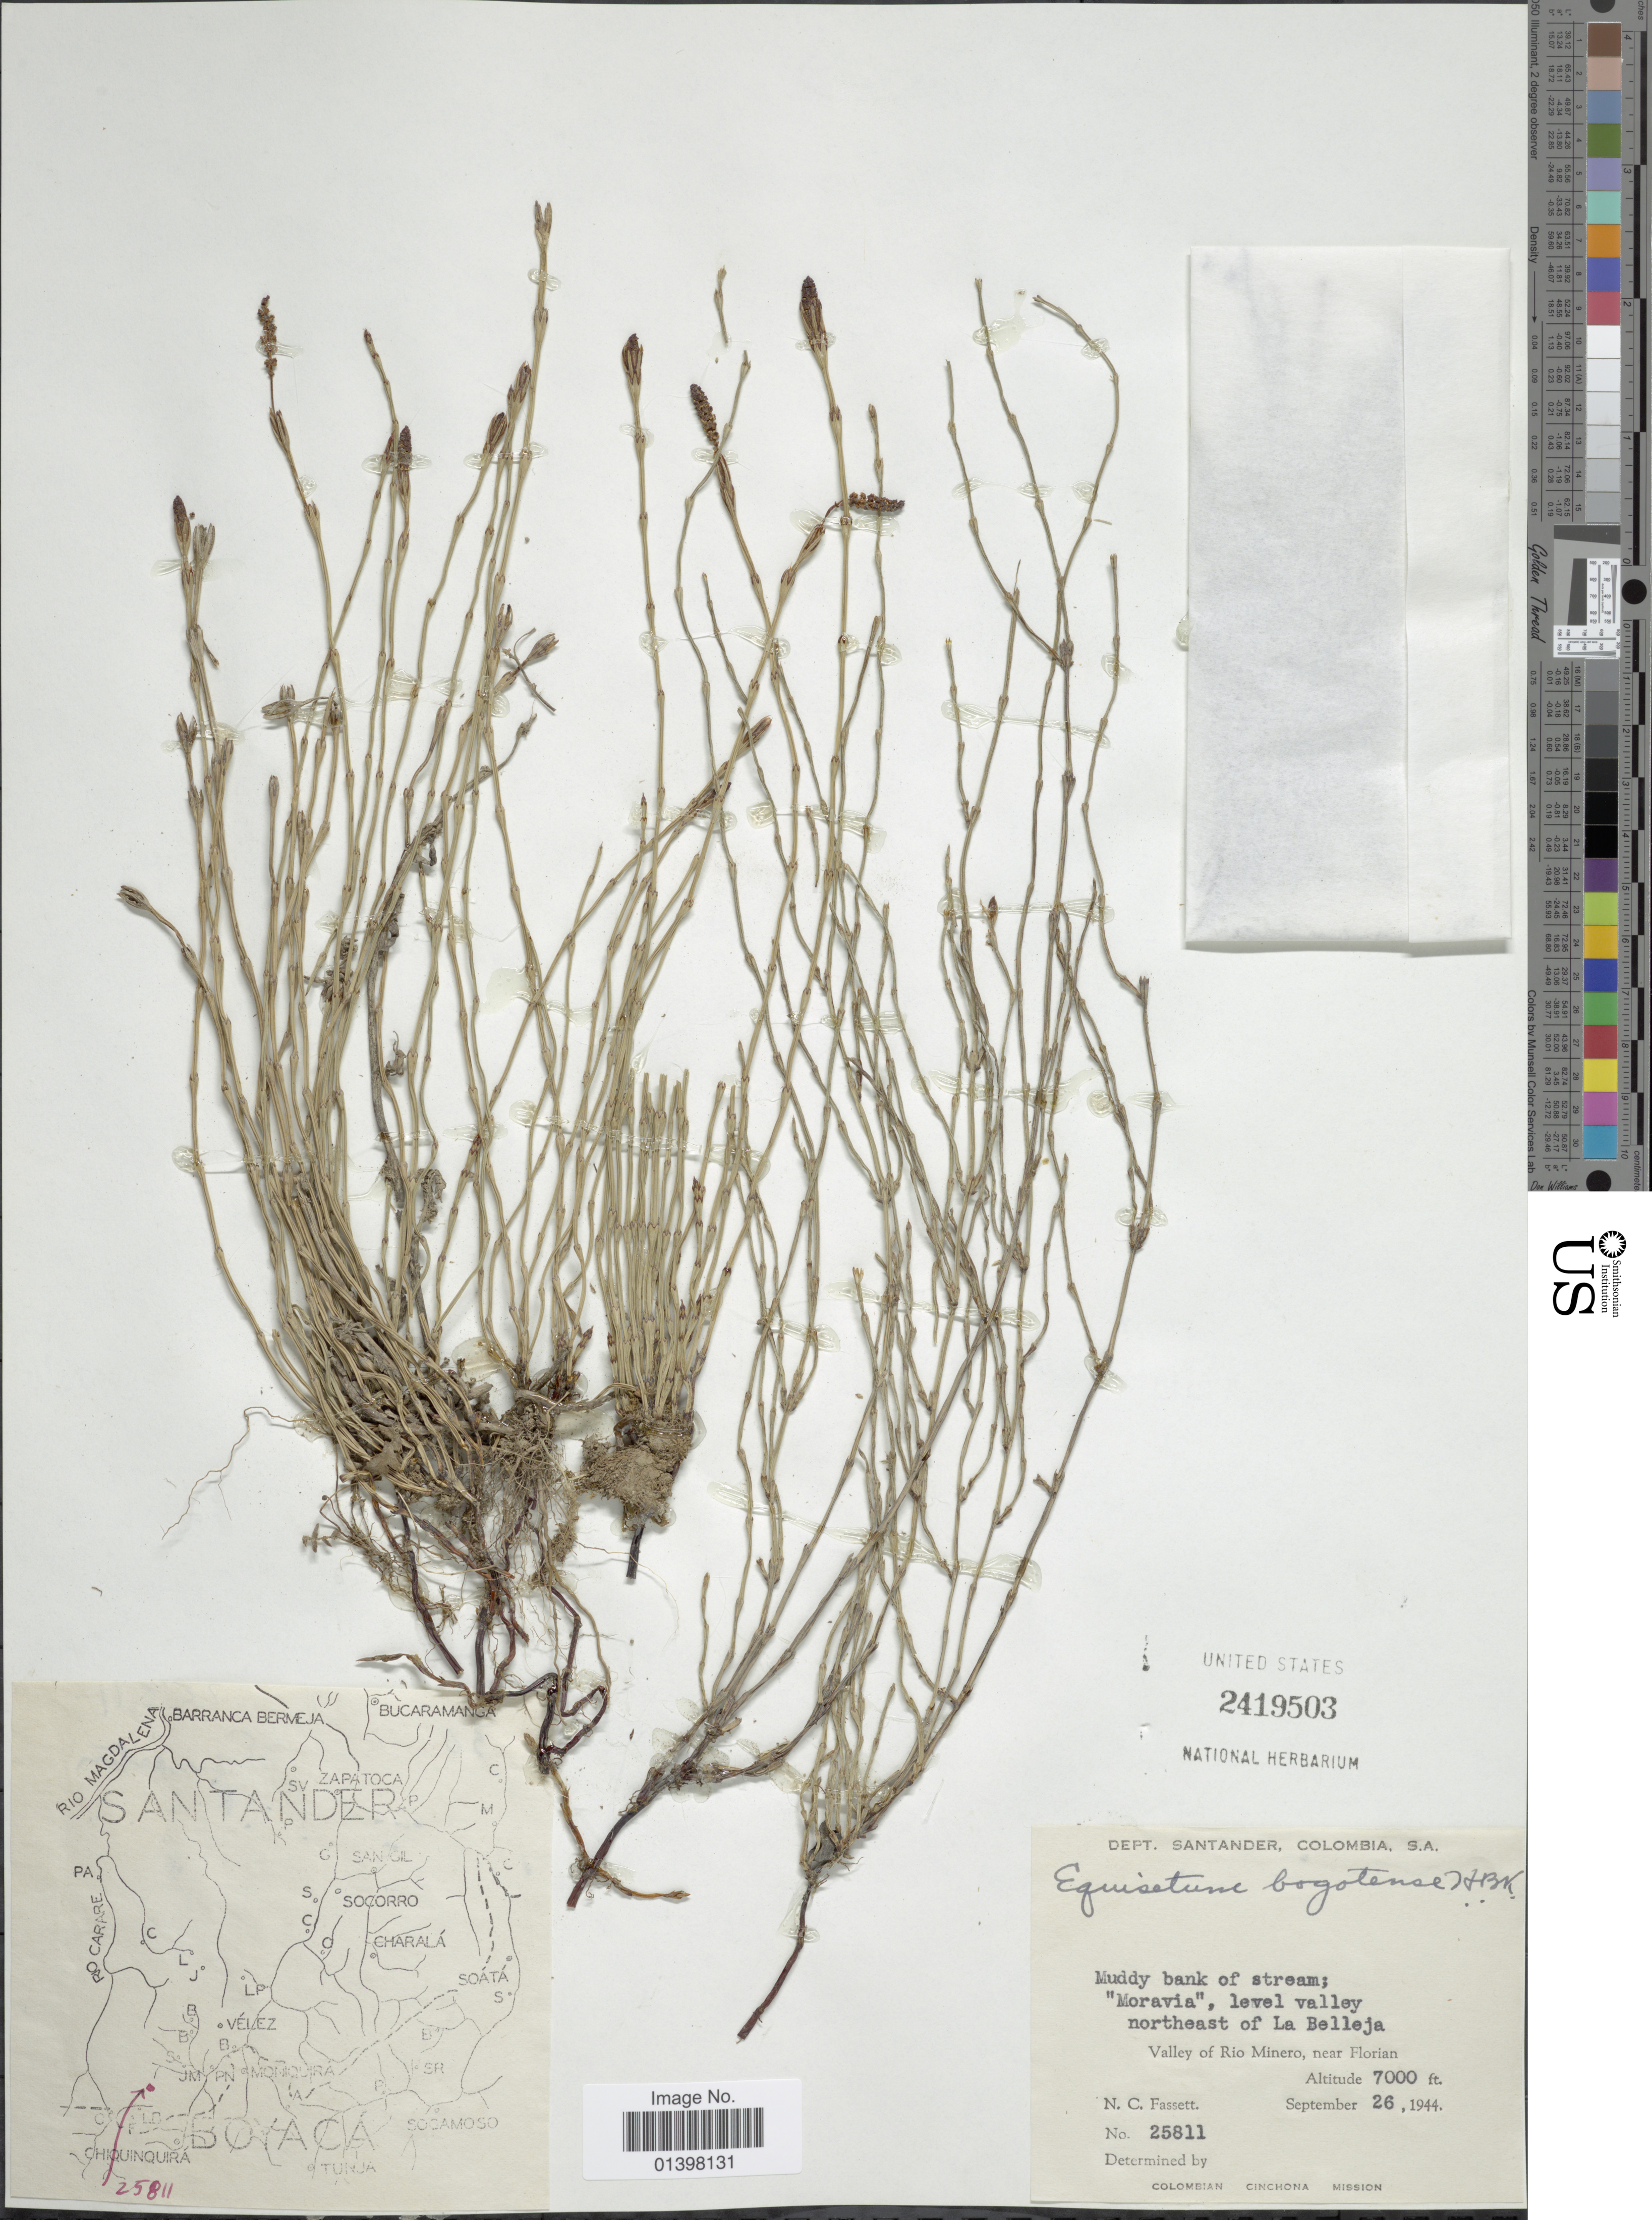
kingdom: Plantae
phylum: Tracheophyta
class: Polypodiopsida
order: Equisetales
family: Equisetaceae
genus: Equisetum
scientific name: Equisetum bogotense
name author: Kunth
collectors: N. C. Fassett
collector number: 25811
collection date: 1944-09-26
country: Colombia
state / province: Santander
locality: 'Moravia', level valley northeast of La Belleja, valley of Rio Minero, near Florian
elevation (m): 2134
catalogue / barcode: US 2419503